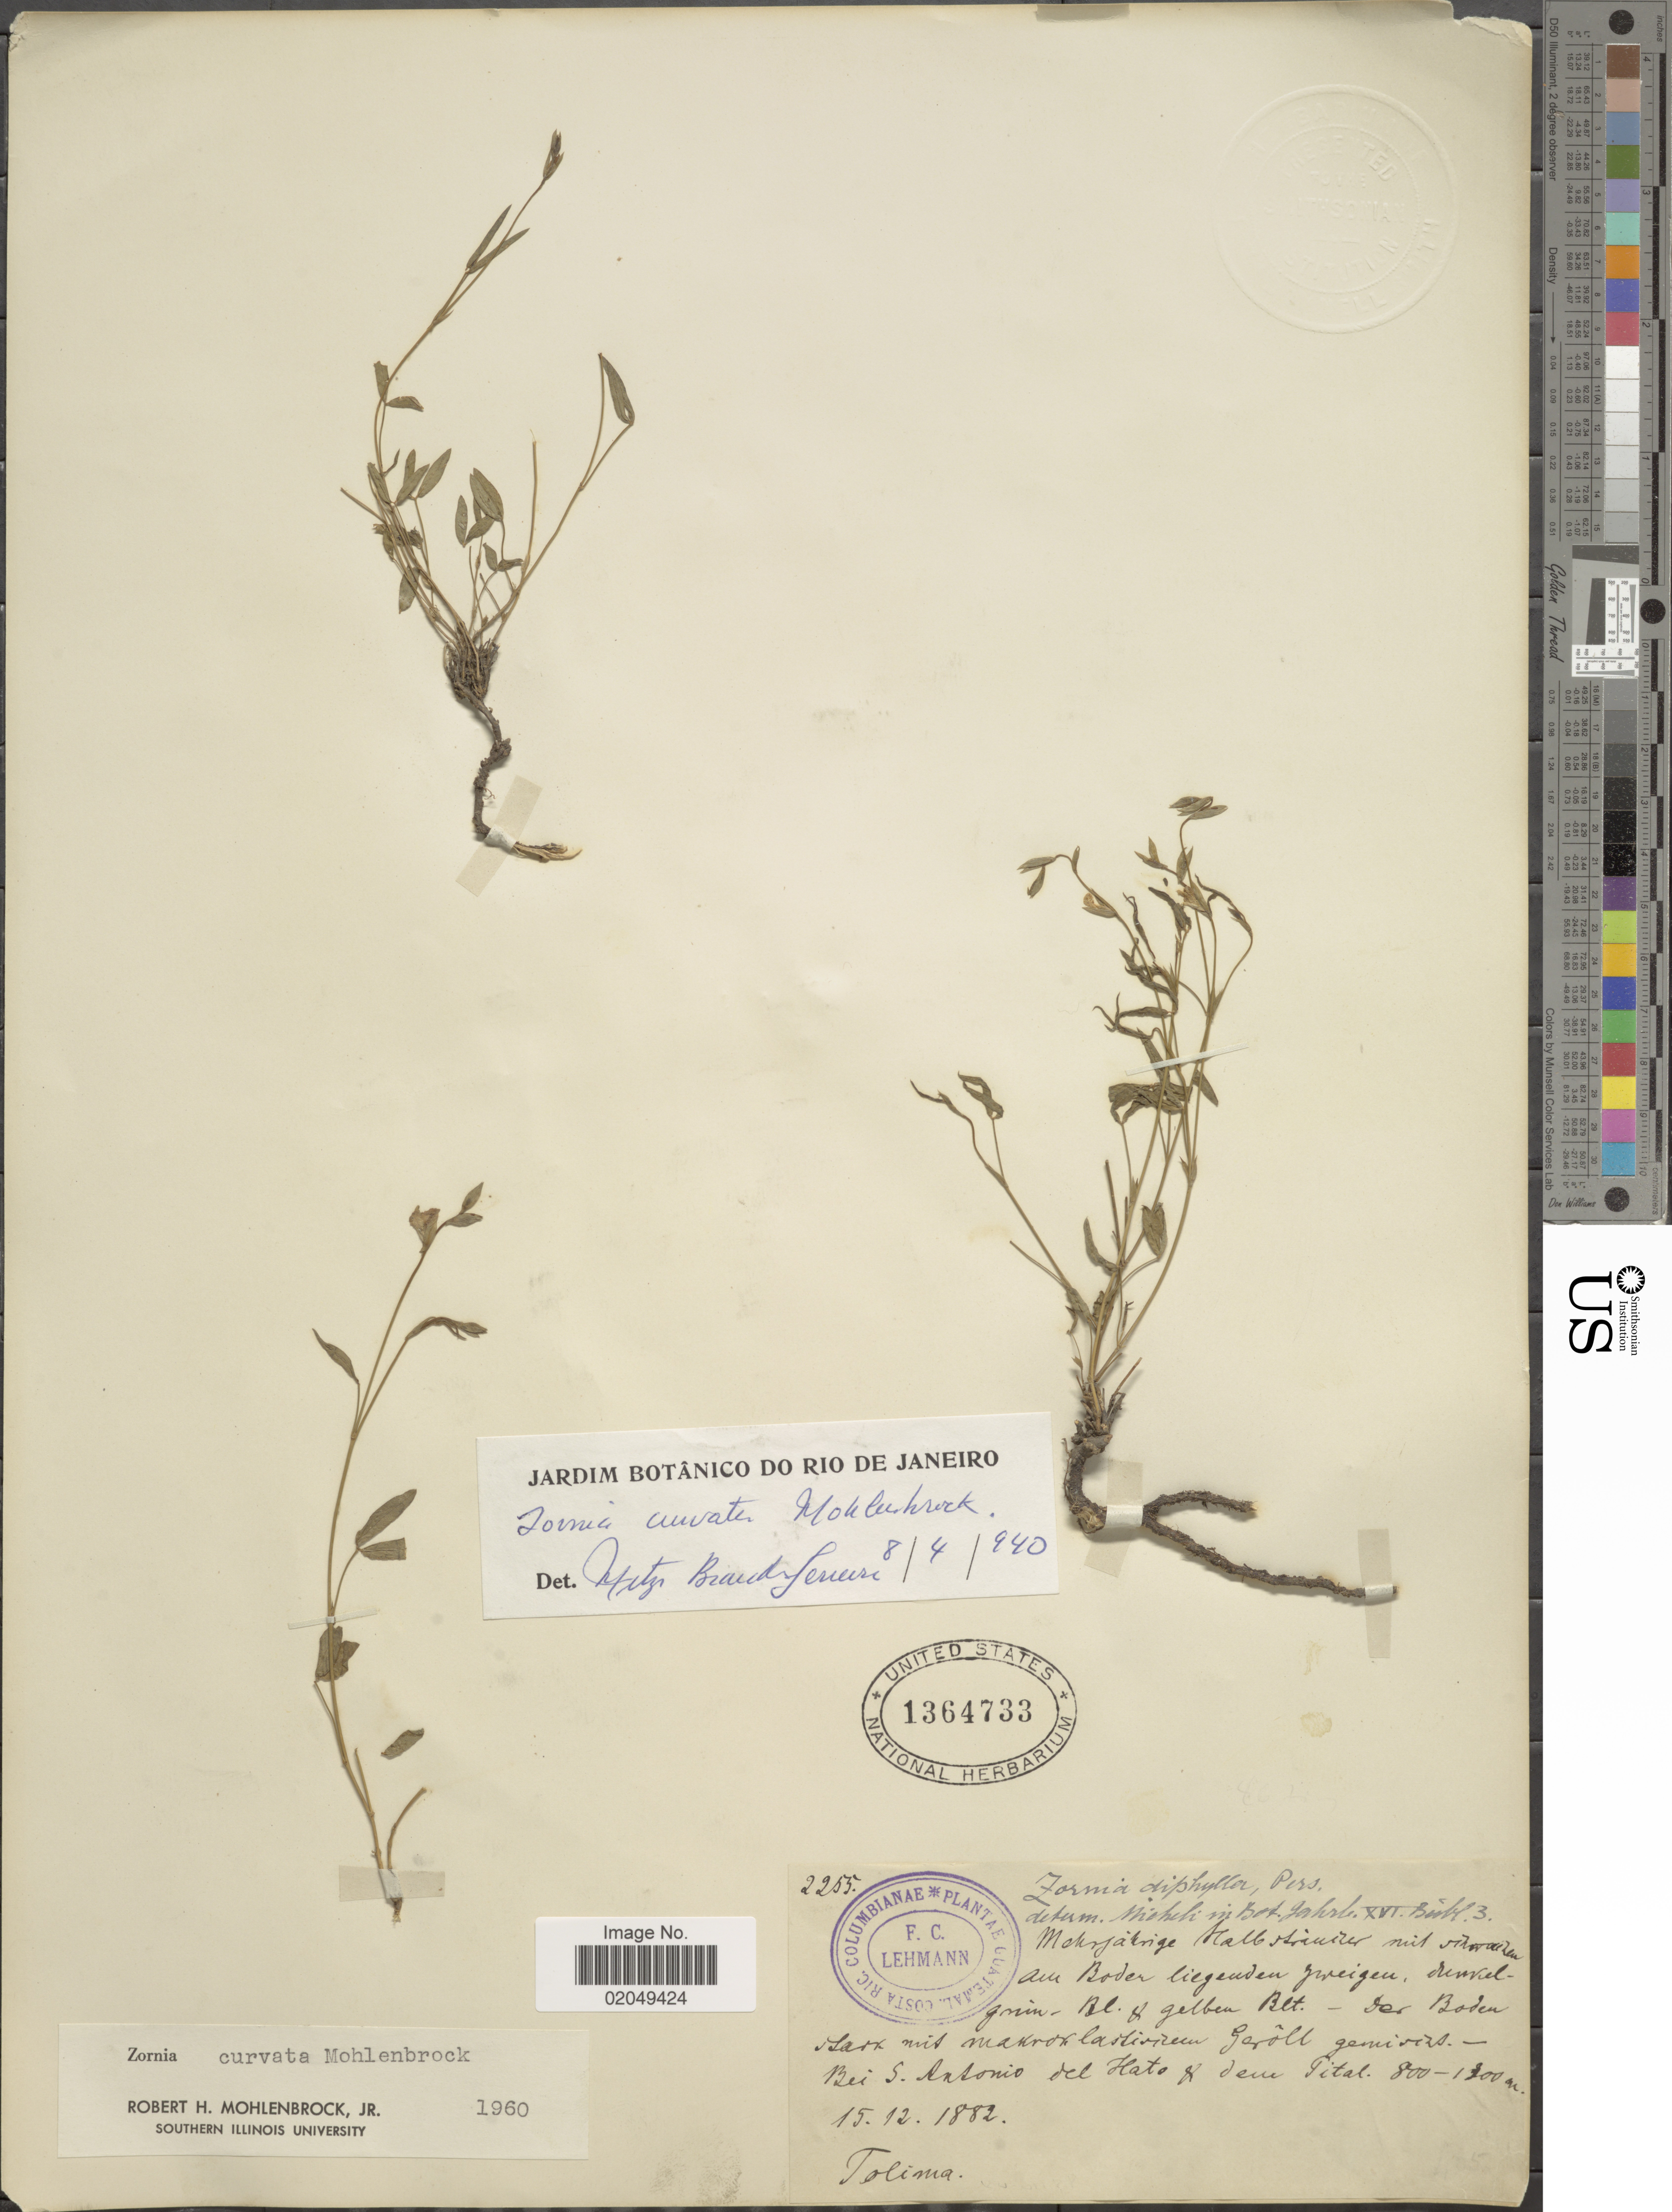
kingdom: Plantae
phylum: Tracheophyta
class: Magnoliopsida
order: Fabales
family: Fabaceae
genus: Zornia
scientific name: Zornia curvata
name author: Mohlenbr.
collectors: F. C. Lehmann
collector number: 2255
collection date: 1882-12-15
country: Colombia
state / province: Tolima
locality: Bei S. Antonio del Hato & den Tital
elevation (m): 800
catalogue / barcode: US 1364733